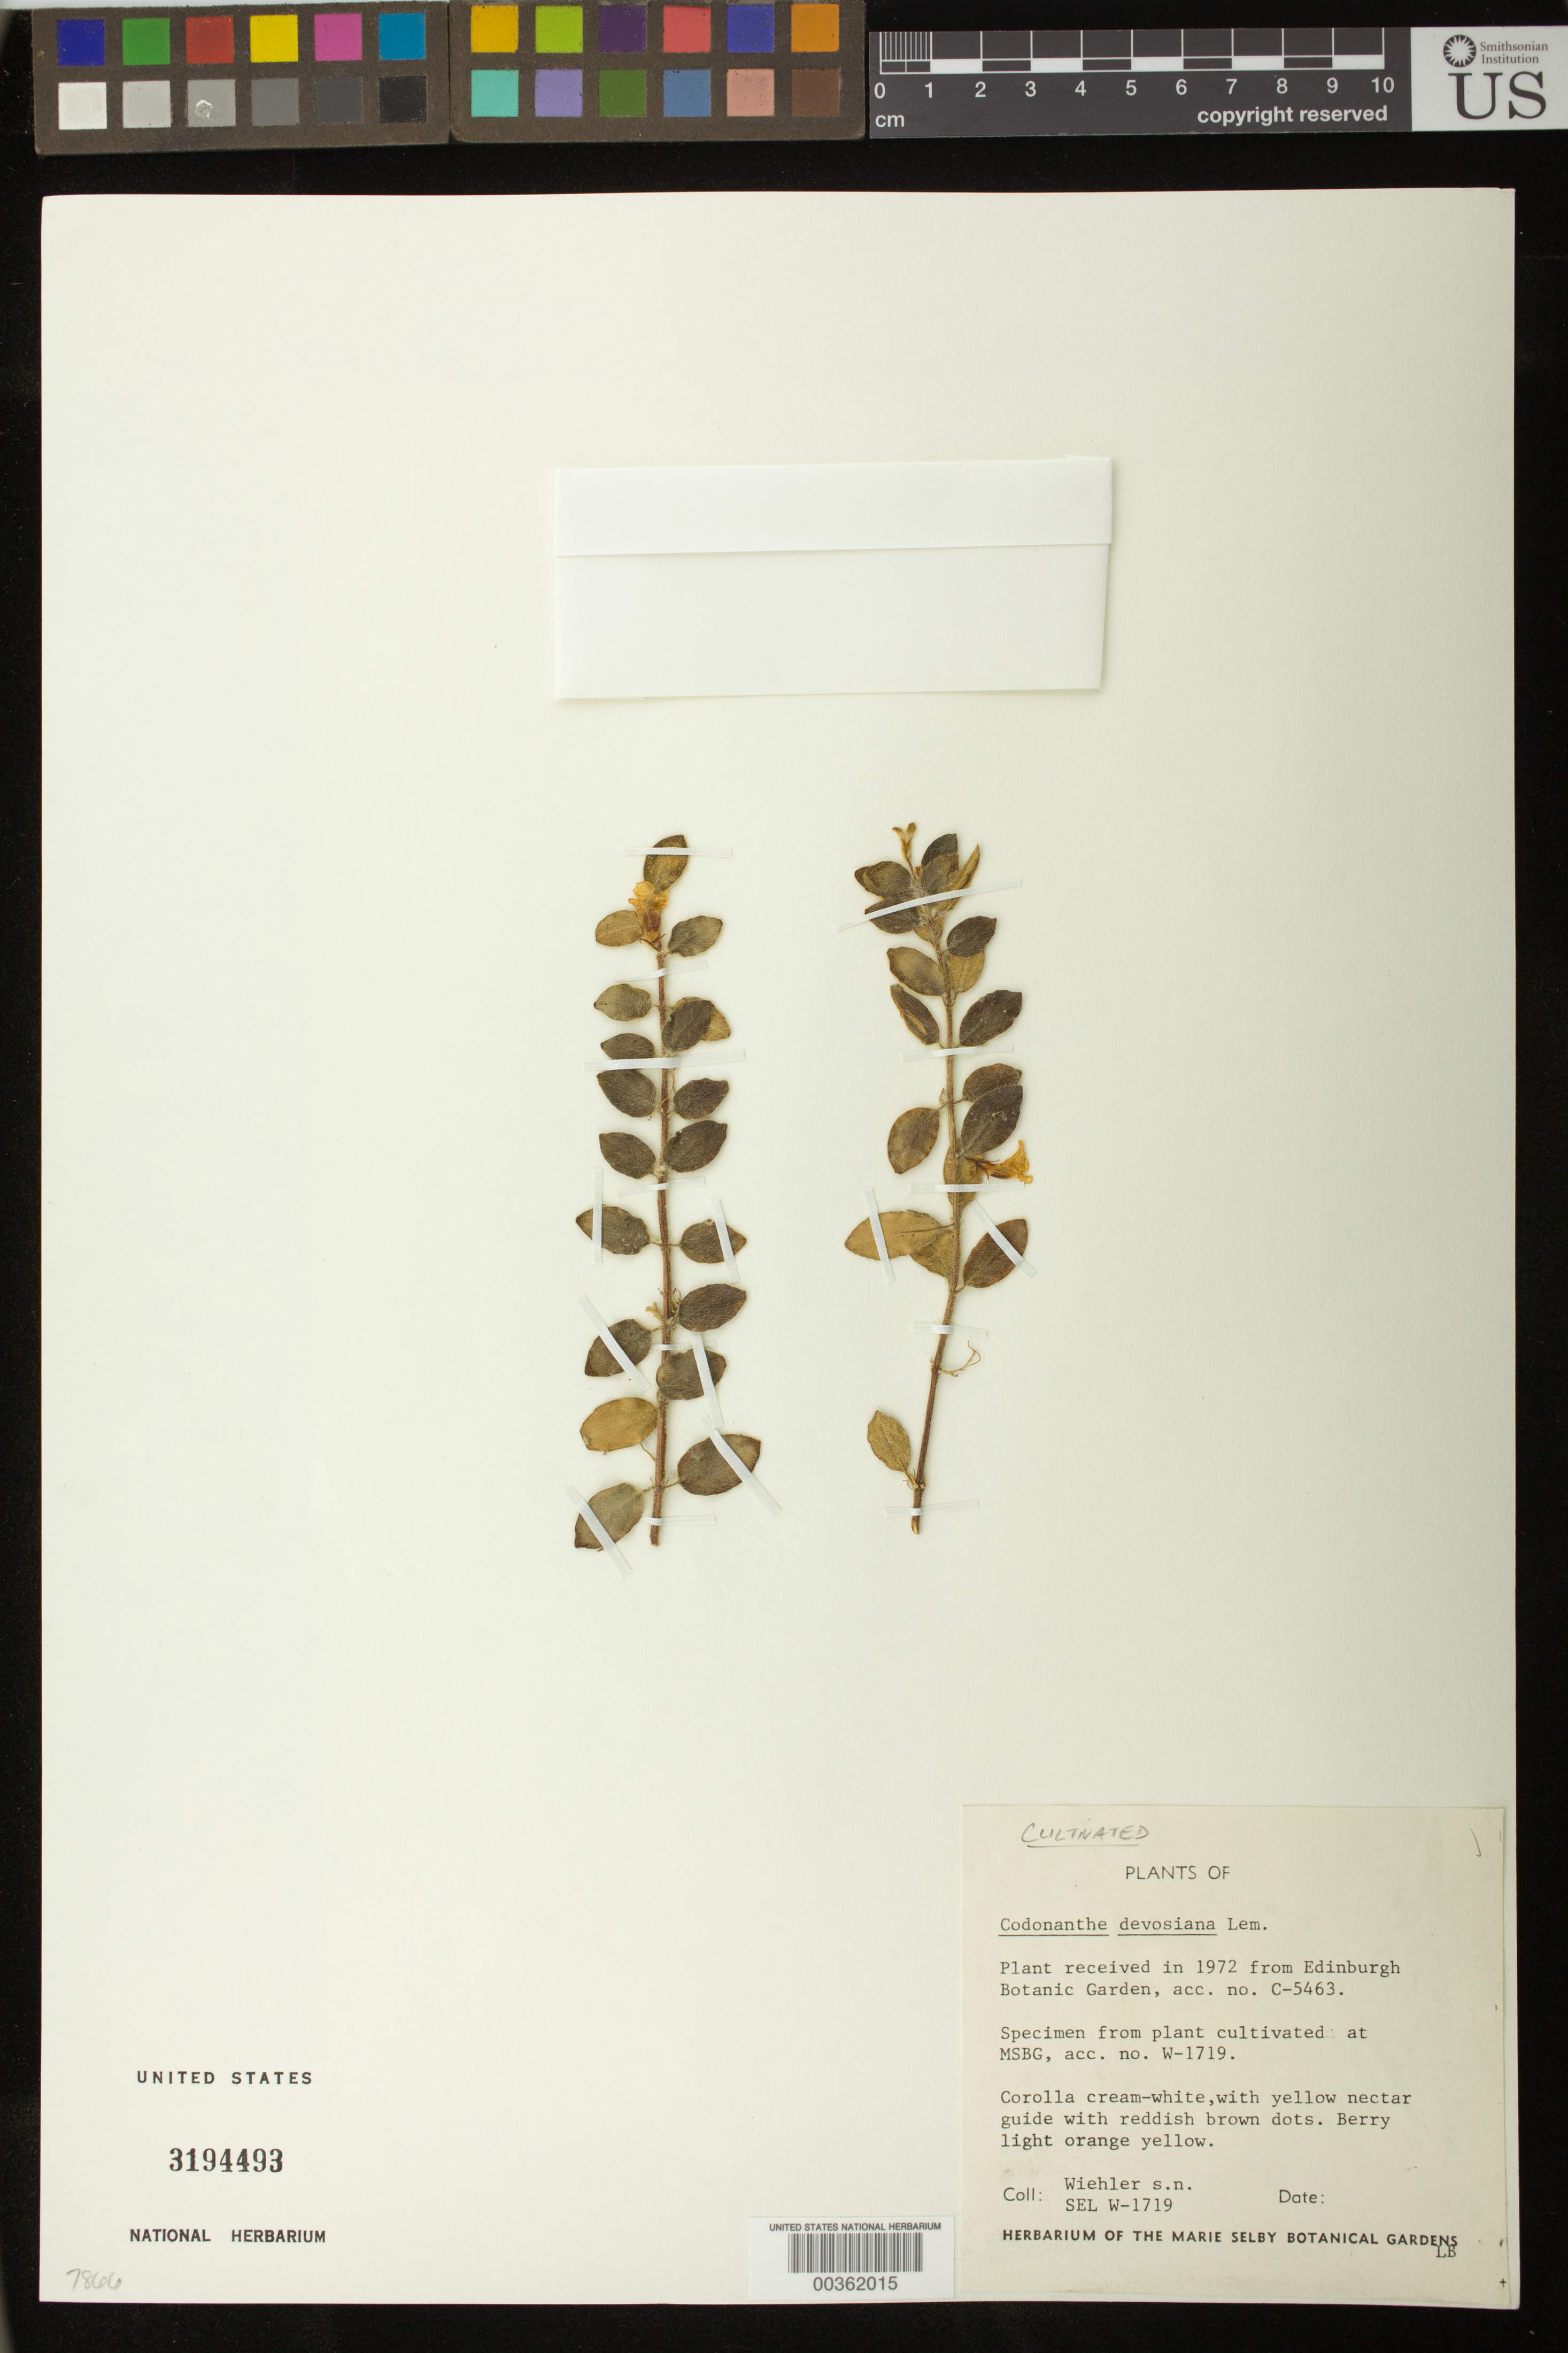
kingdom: Plantae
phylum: Tracheophyta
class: Magnoliopsida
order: Lamiales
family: Gesneriaceae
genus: Codonanthe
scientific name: Codonanthe devosiana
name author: Lem.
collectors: H. J. Wiehler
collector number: s.n. [W-1719]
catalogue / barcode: US 3194493